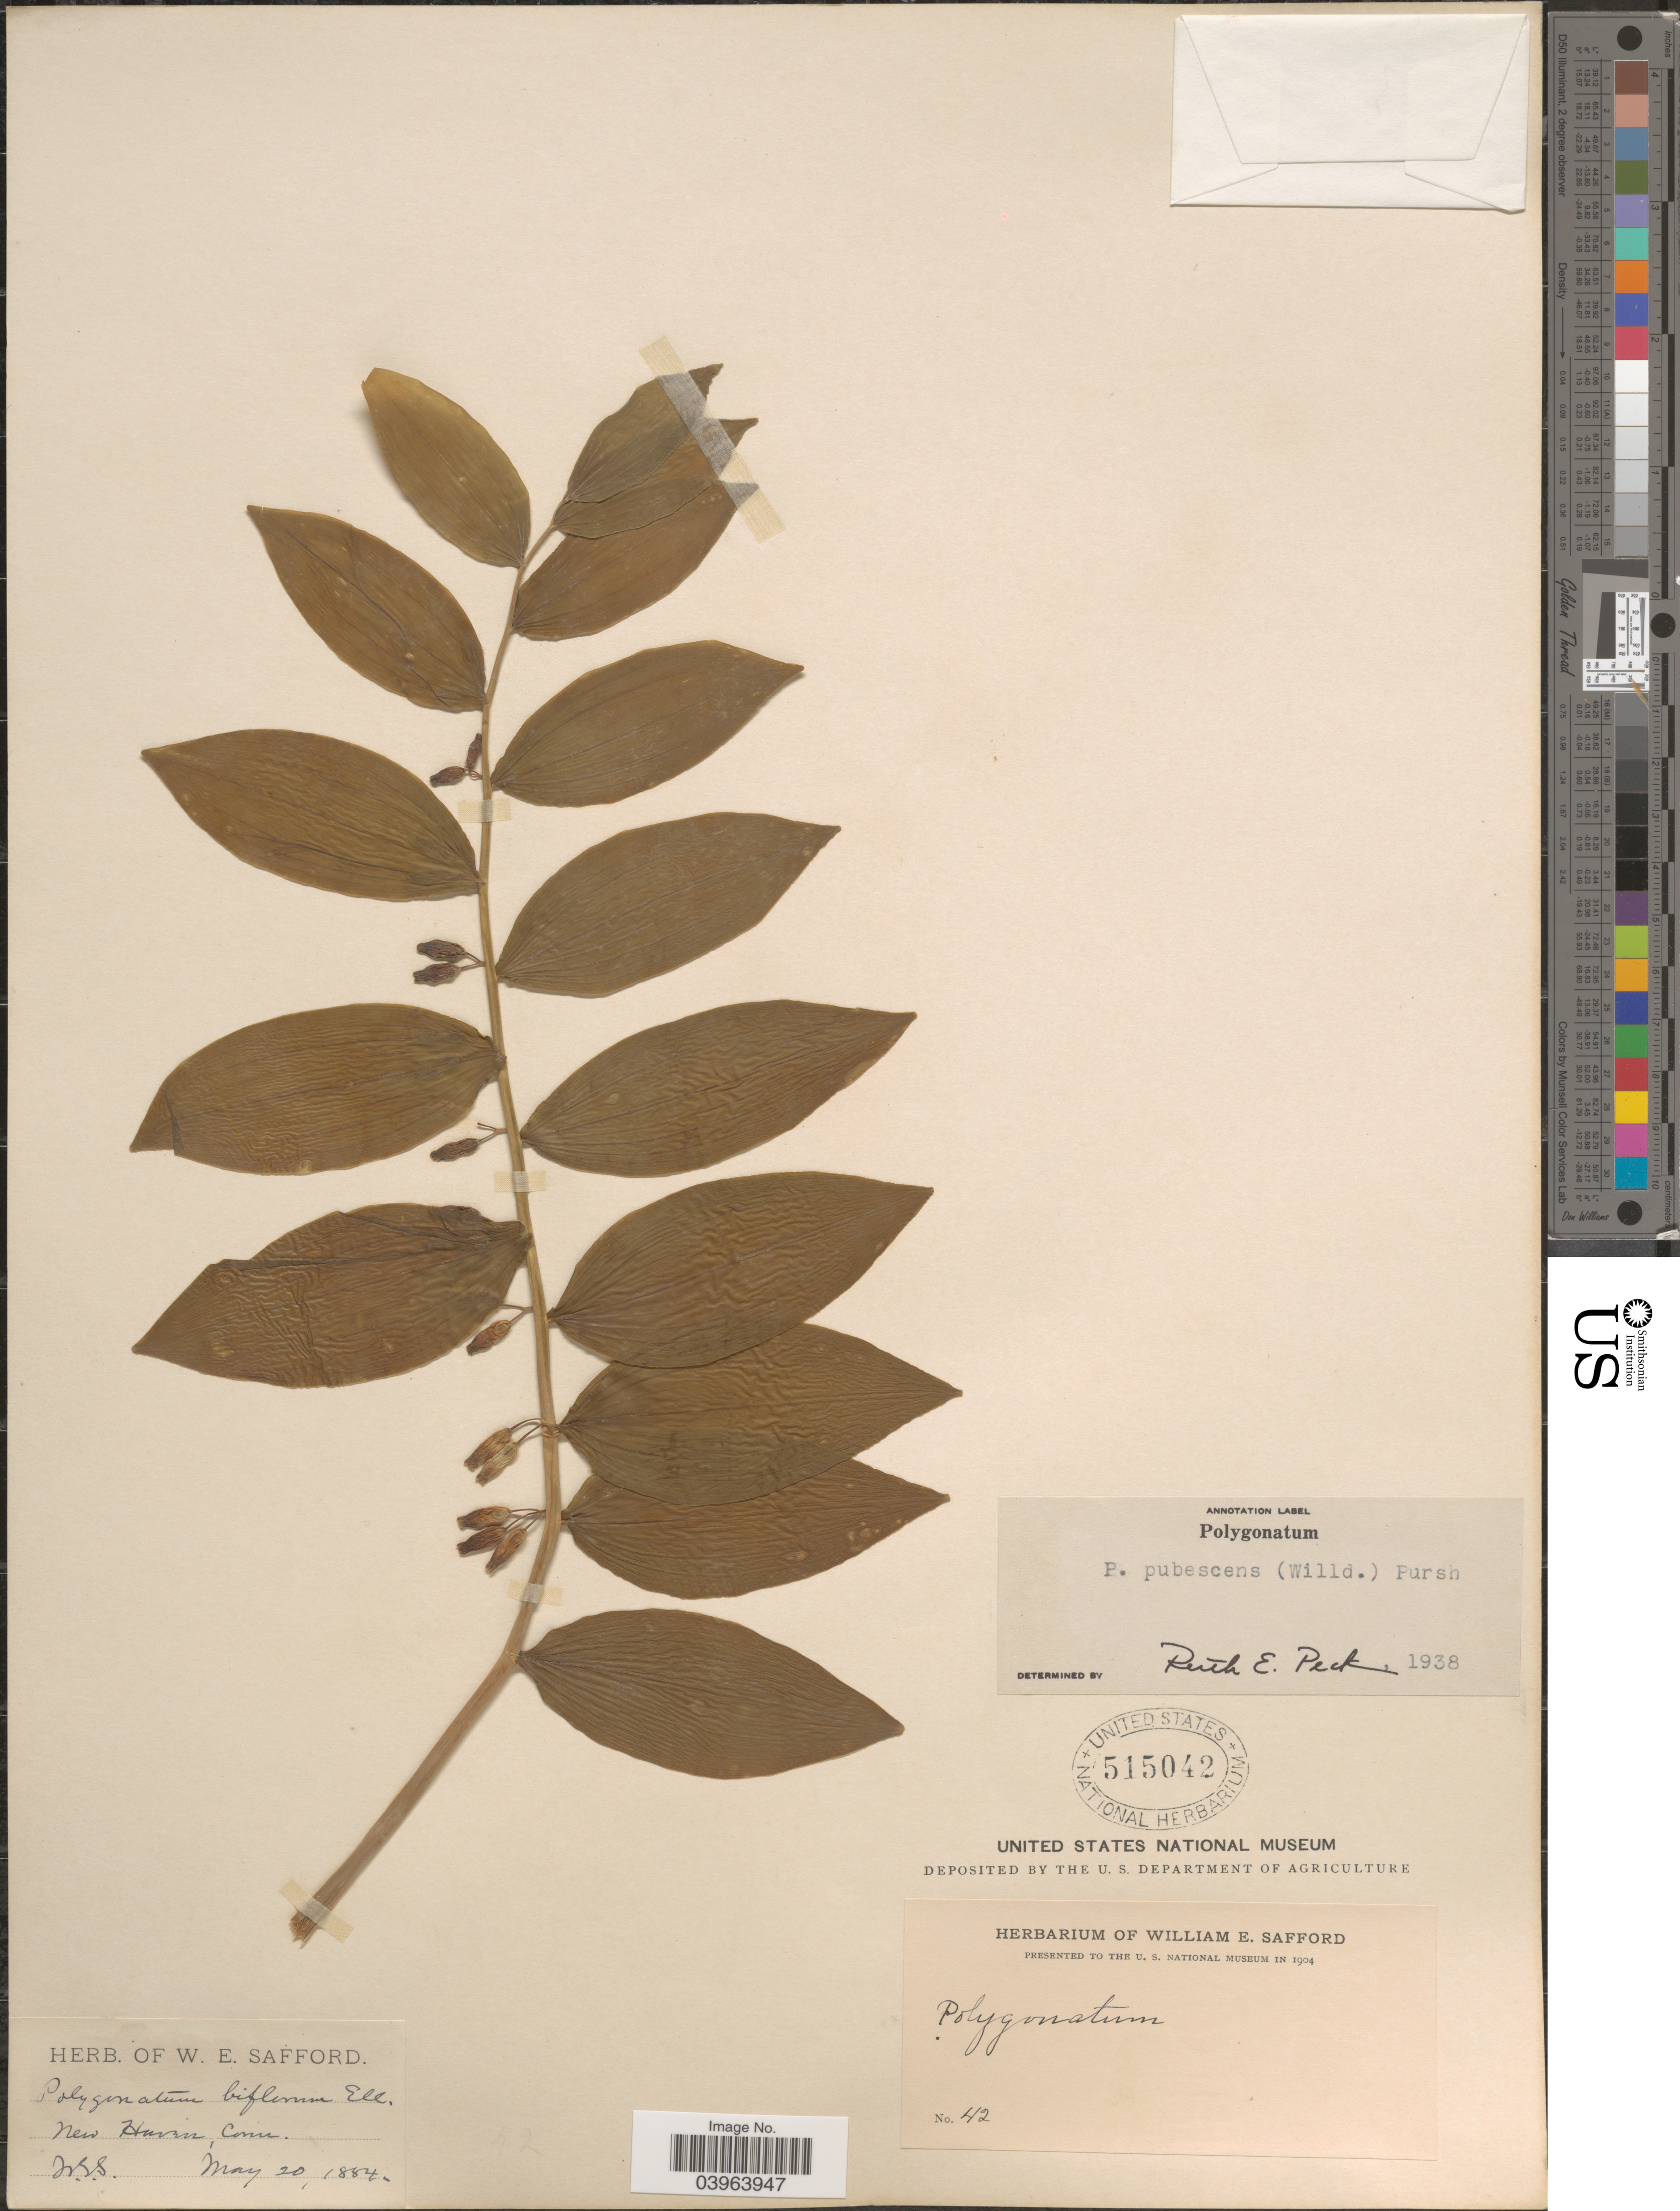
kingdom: Plantae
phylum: Tracheophyta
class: Liliopsida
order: Asparagales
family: Asparagaceae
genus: Polygonatum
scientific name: Polygonatum pubescens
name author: (Willd.) Pursh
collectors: W. E. Safford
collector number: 42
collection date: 1884-05-20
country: United States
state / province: Connecticut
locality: New Haven.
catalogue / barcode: US 515042